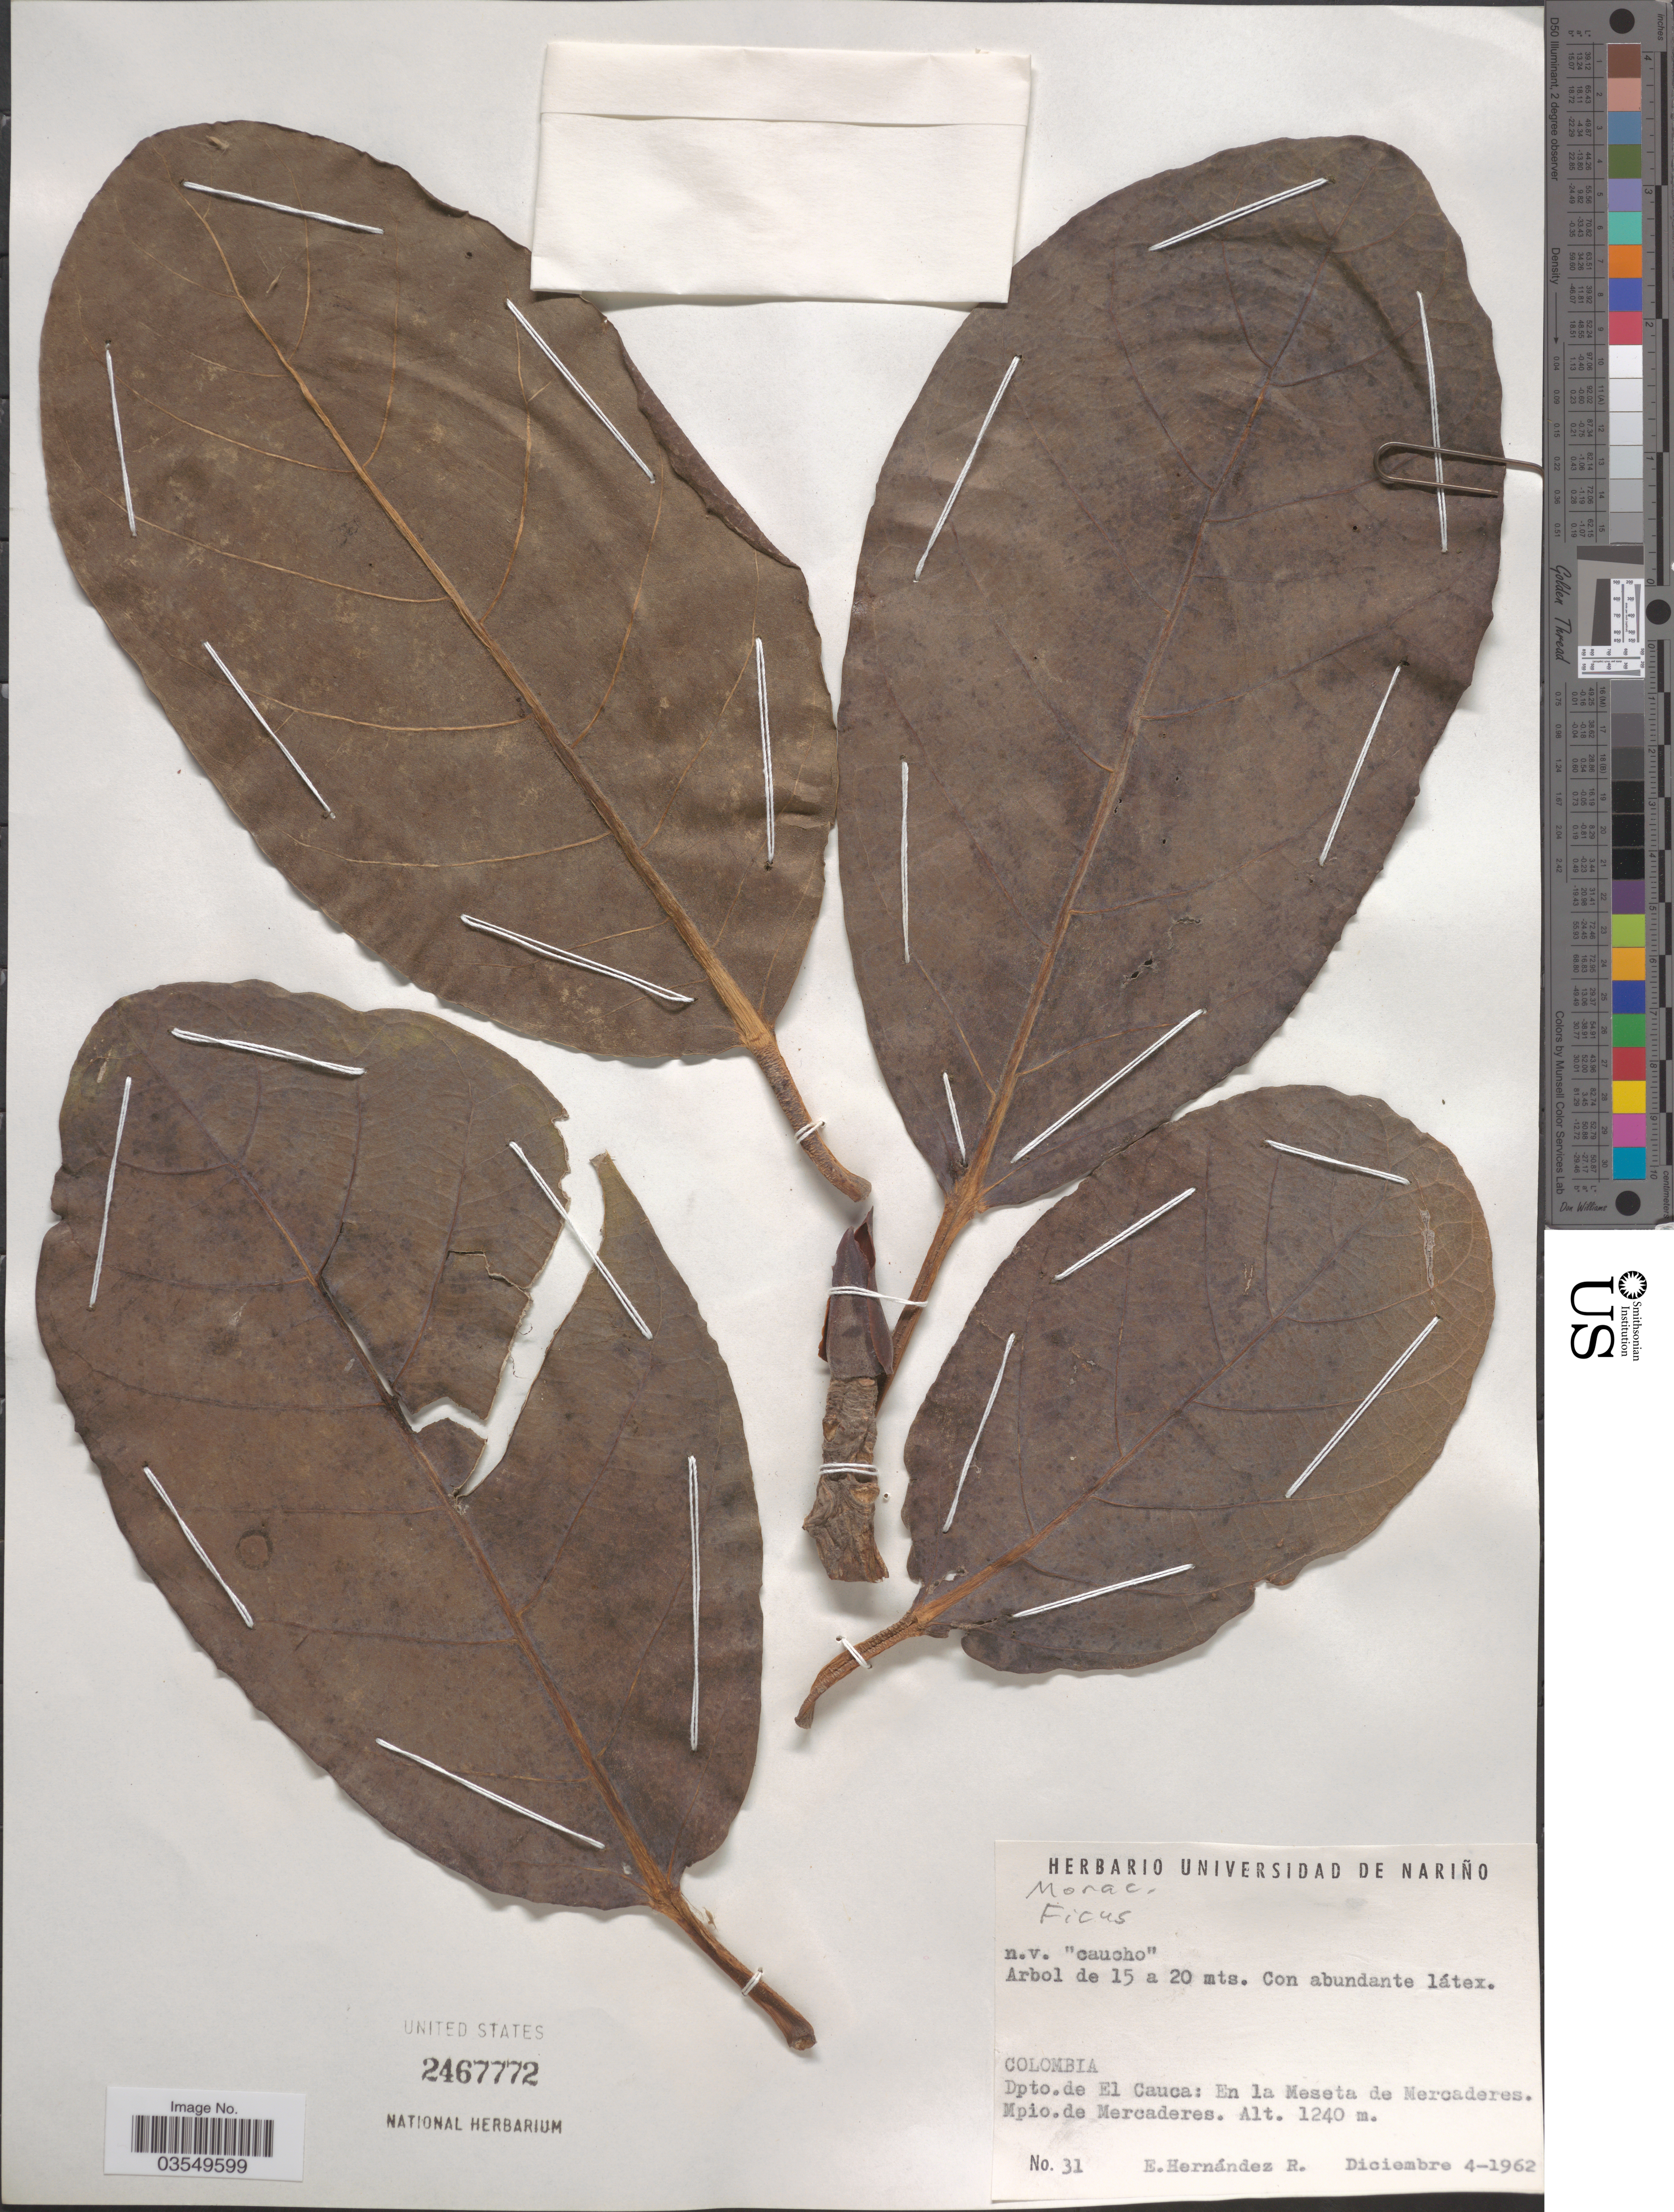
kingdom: Plantae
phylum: Tracheophyta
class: Magnoliopsida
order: Rosales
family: Moraceae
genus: Ficus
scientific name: Ficus sp.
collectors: E. Hernández R.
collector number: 31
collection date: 1962-12-04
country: Colombia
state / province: Cauca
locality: Dpto.de El Cauca: En la Meseta de Mercaderes. Mpio.de Mercaderes.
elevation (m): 1240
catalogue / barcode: US 2467772